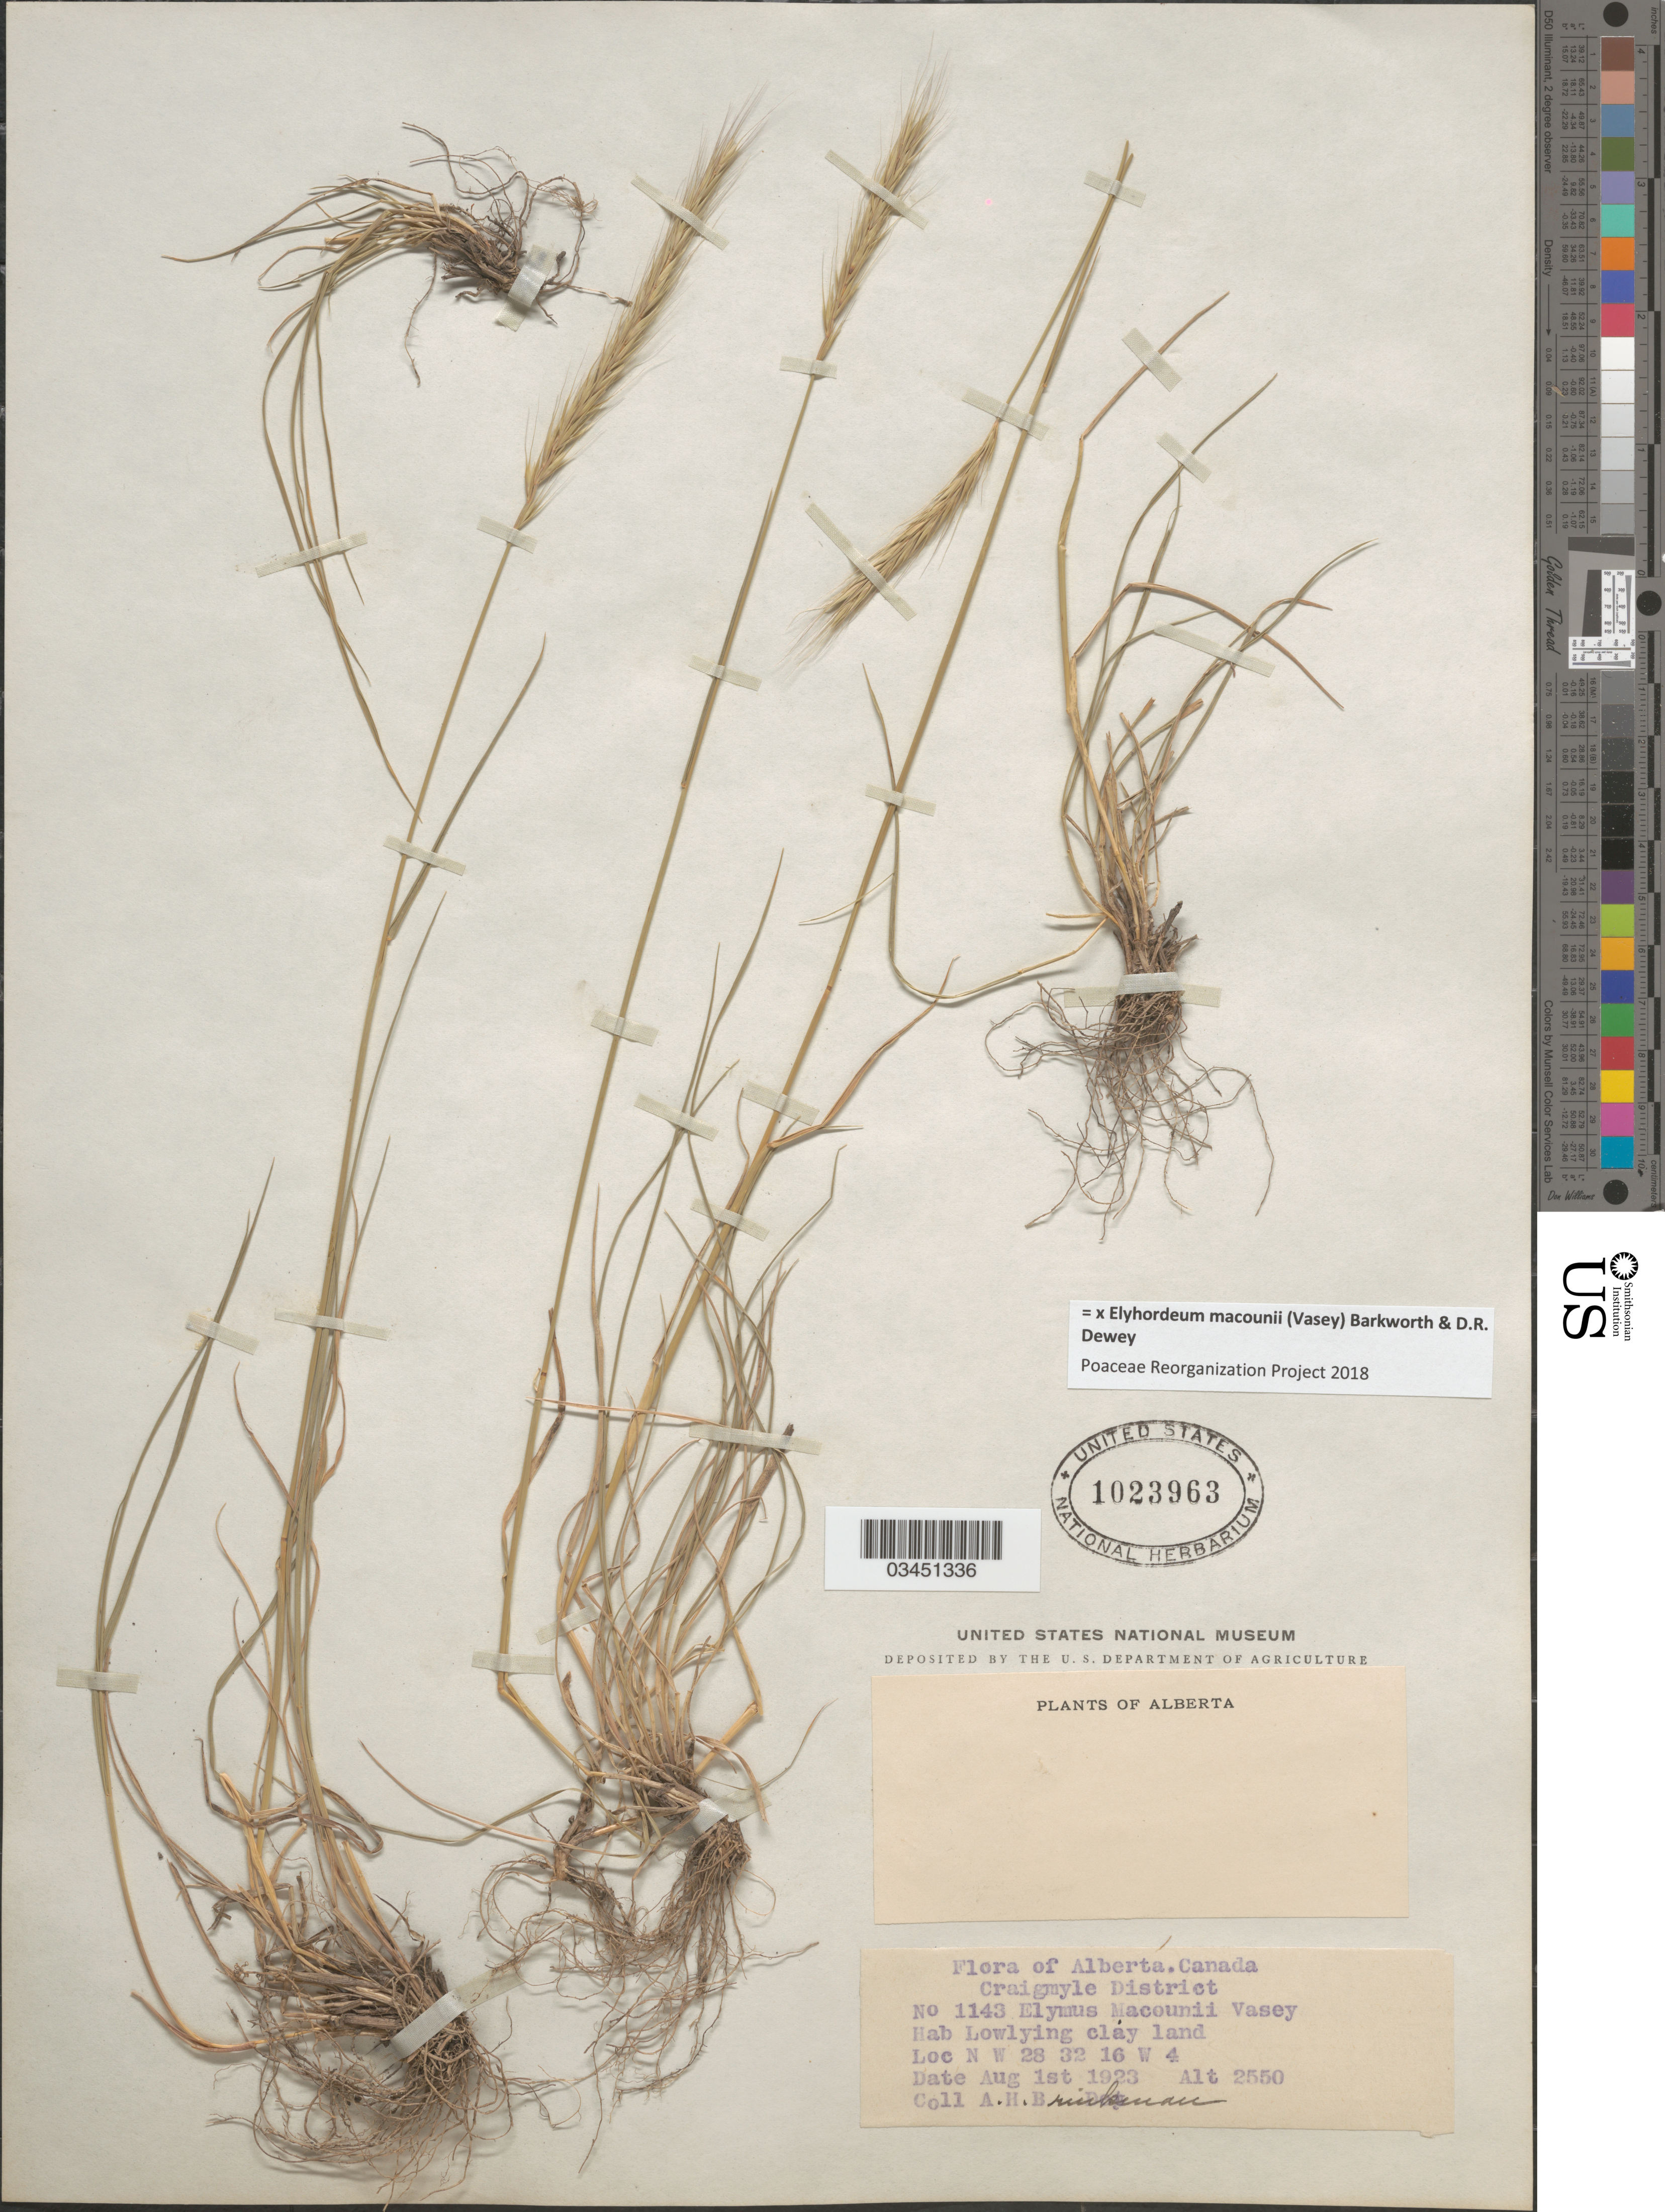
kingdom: Plantae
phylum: Tracheophyta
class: Liliopsida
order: Poales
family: Poaceae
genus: Elyhordeum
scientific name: x Elyhordeum macounii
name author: (Vasey) Barkworth & Dewey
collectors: A. Brinkman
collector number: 1143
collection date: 1923-08-01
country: Canada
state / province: Alberta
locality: Craigmyle District. N W 28 32 16 W 4.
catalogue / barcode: US 1023963